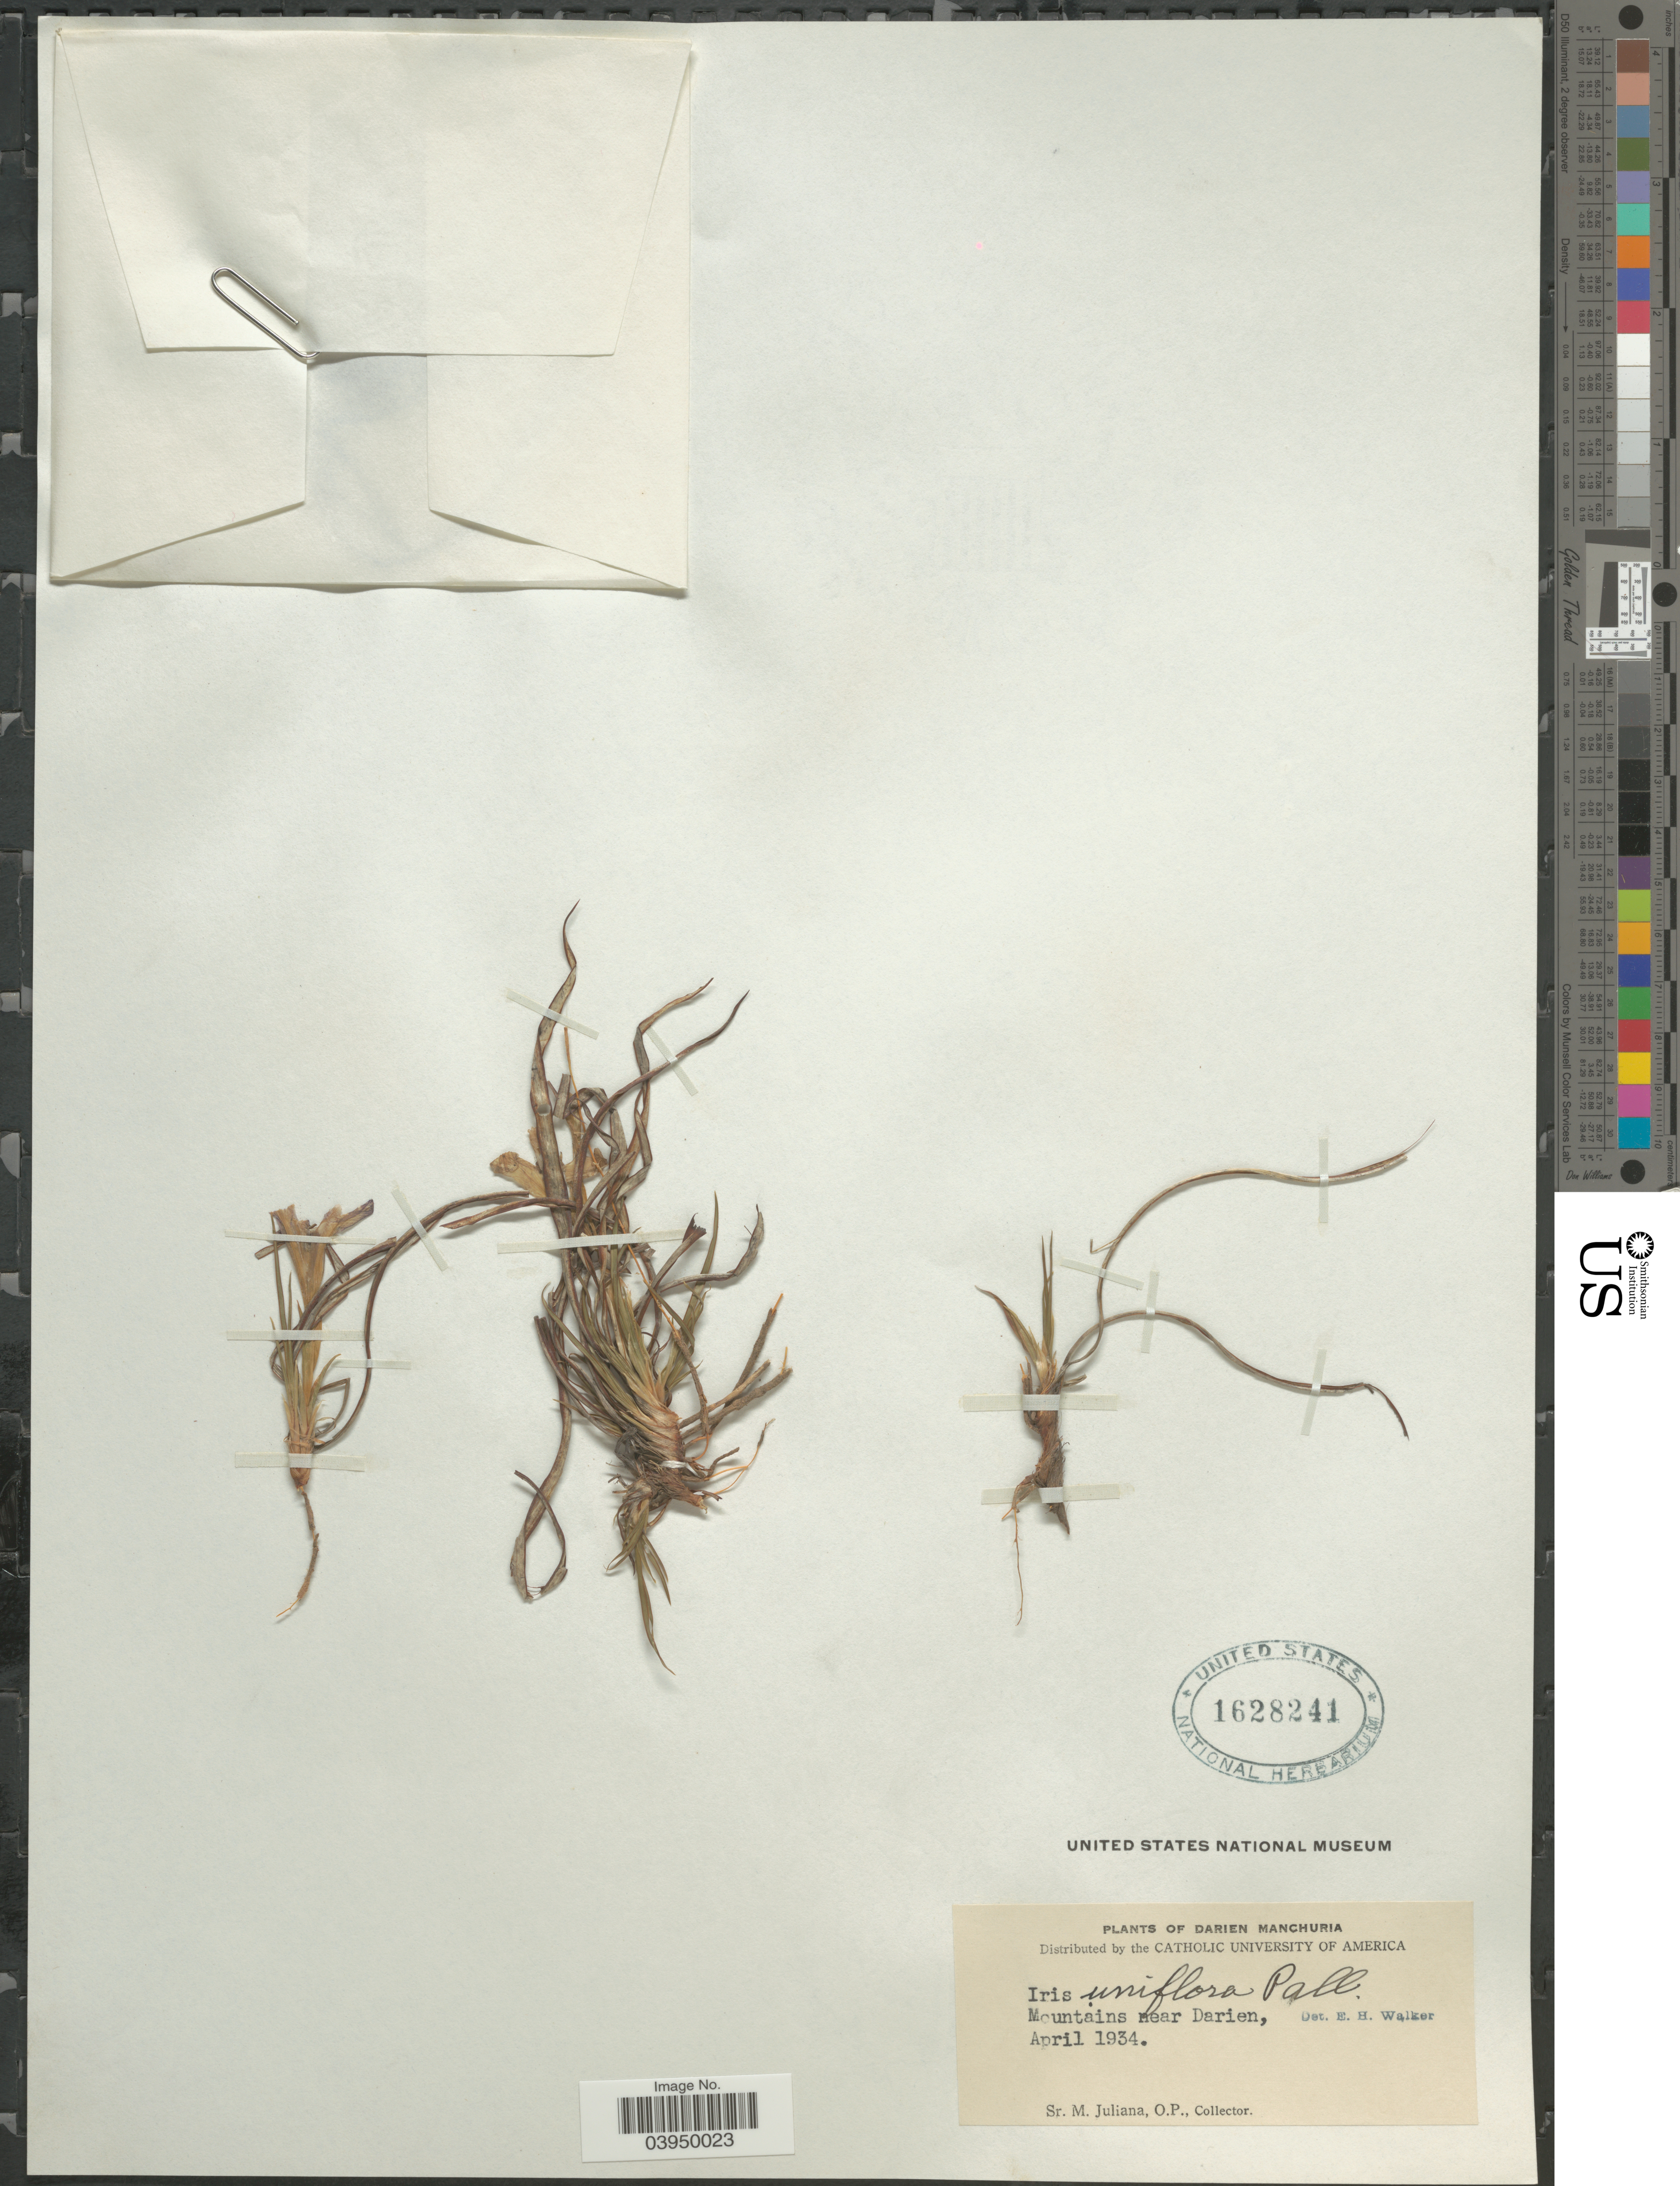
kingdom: Plantae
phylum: Tracheophyta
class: Liliopsida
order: Asparagales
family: Iridaceae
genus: Iris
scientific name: Iris uniflora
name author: Pall. ex Link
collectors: Marie Juliana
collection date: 1934-04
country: China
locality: Darien Manchuria. Mountains near Darien.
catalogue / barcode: US 1628241